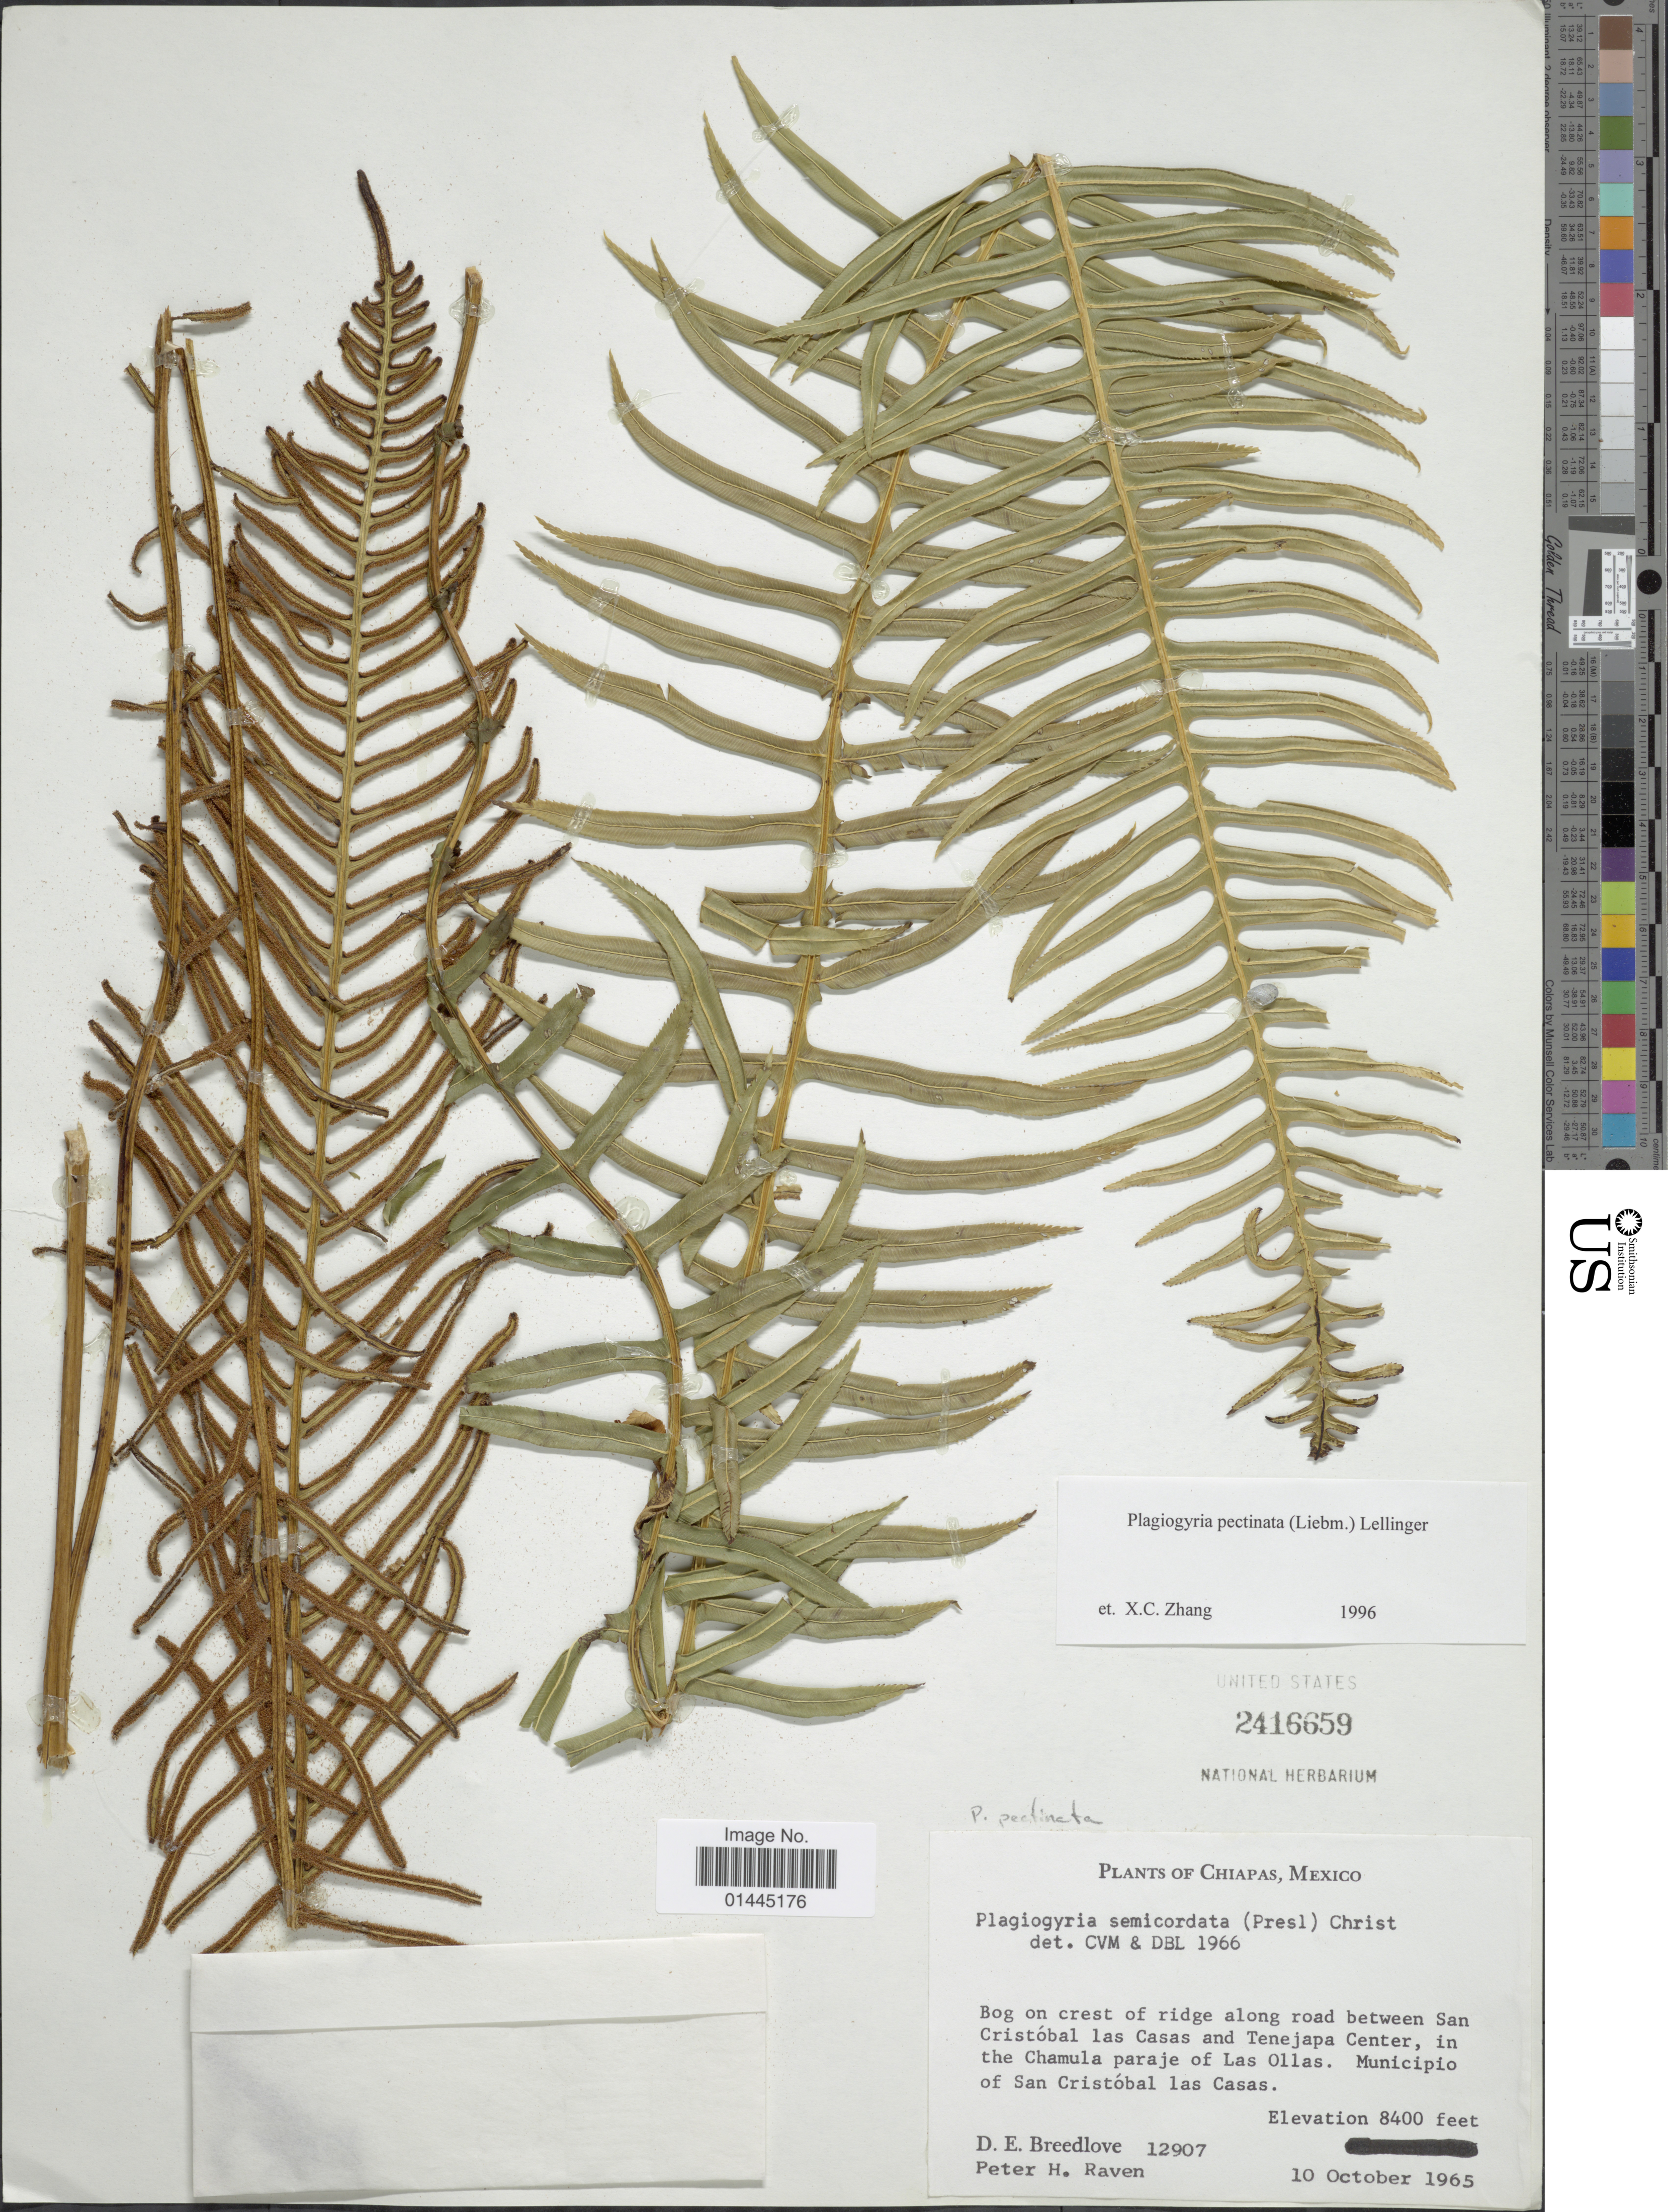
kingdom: Plantae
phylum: Tracheophyta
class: Polypodiopsida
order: Cyatheales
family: Plagiogyriaceae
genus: Plagiogyria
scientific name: Plagiogyria pectinata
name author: (Liebm.) Lellinger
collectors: D. E. Breedlove & P. Raven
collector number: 12907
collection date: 1965-10-10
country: Mexico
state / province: Chiapas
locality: Bog on crest of ridge along road between San Cristobal las Casas and Tenejapa Center, in the Chamula paraje of Las Ollas, Municipio of San Cristobal las Casas.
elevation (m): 2560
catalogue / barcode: US 2416659